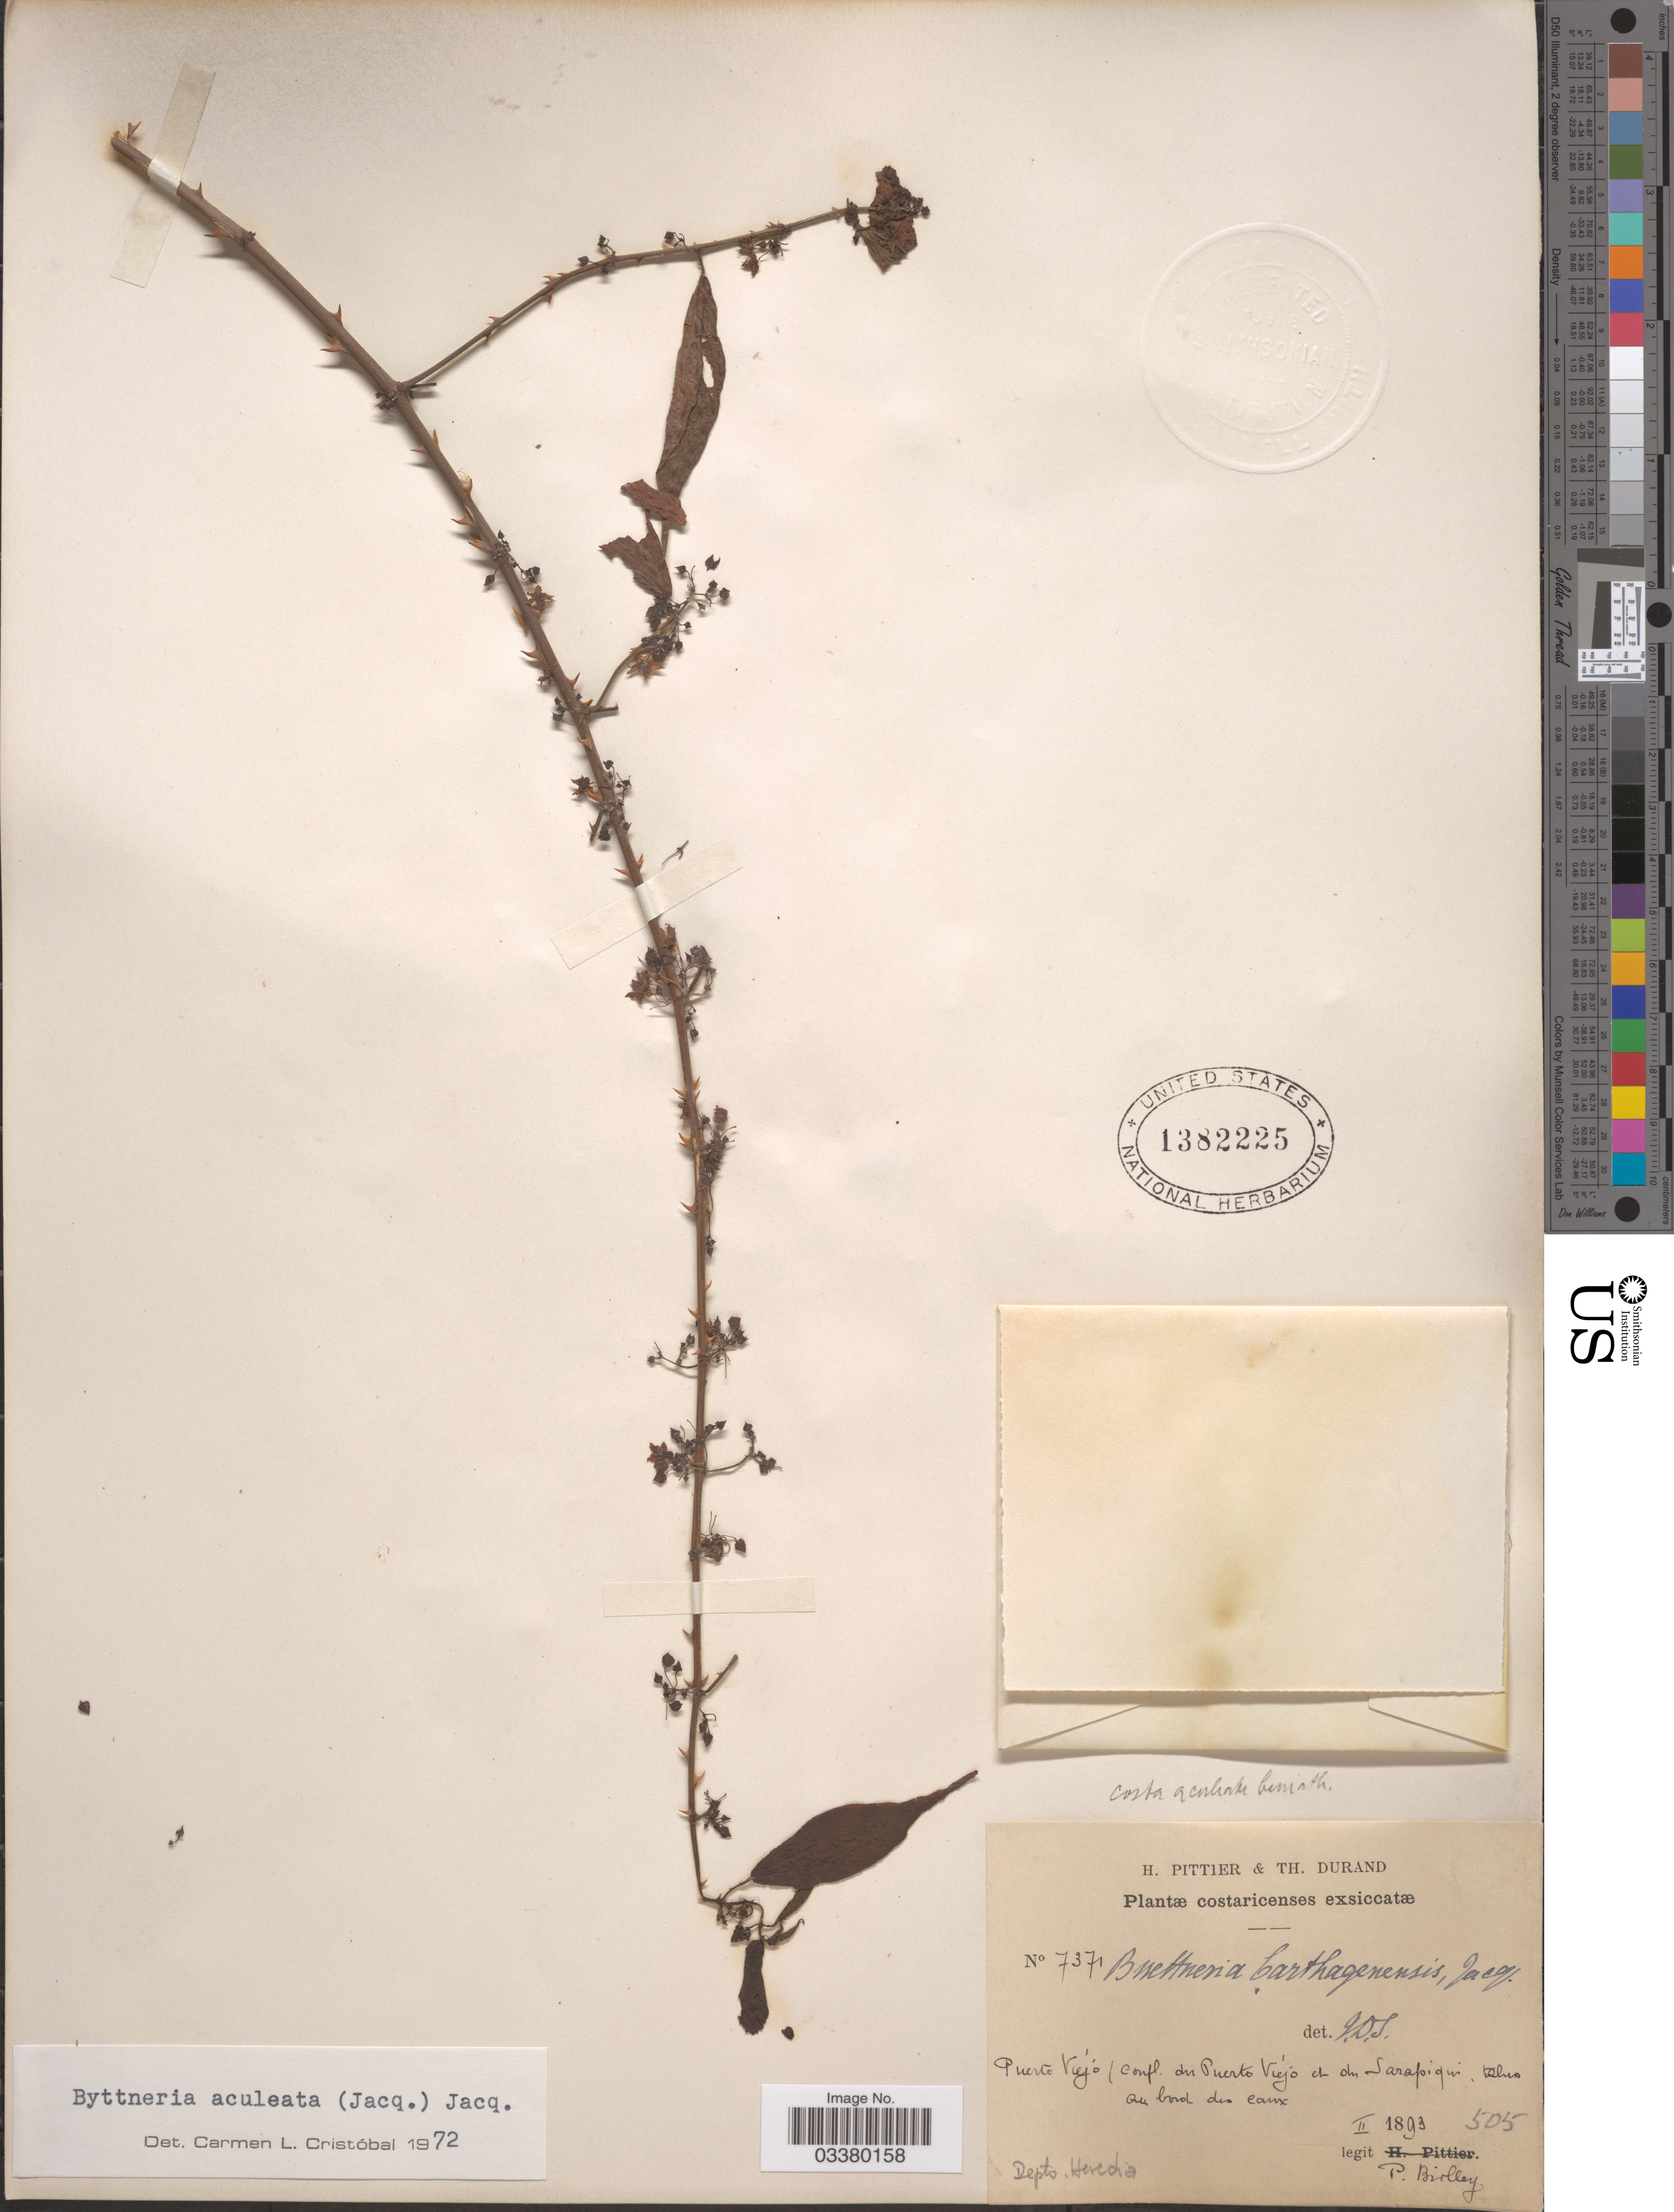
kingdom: Plantae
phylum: Tracheophyta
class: Magnoliopsida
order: Malvales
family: Malvaceae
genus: Byttneria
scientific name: Byttneria aculeata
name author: (Jacq.) Jacq.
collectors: P. Biolley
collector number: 7371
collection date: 1893-02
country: Costa Rica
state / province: Heredia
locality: Puerto Viejo (confl. du Puerto Viejo et du Sarapiqui). Depto. Heredia.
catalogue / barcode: US 1382225